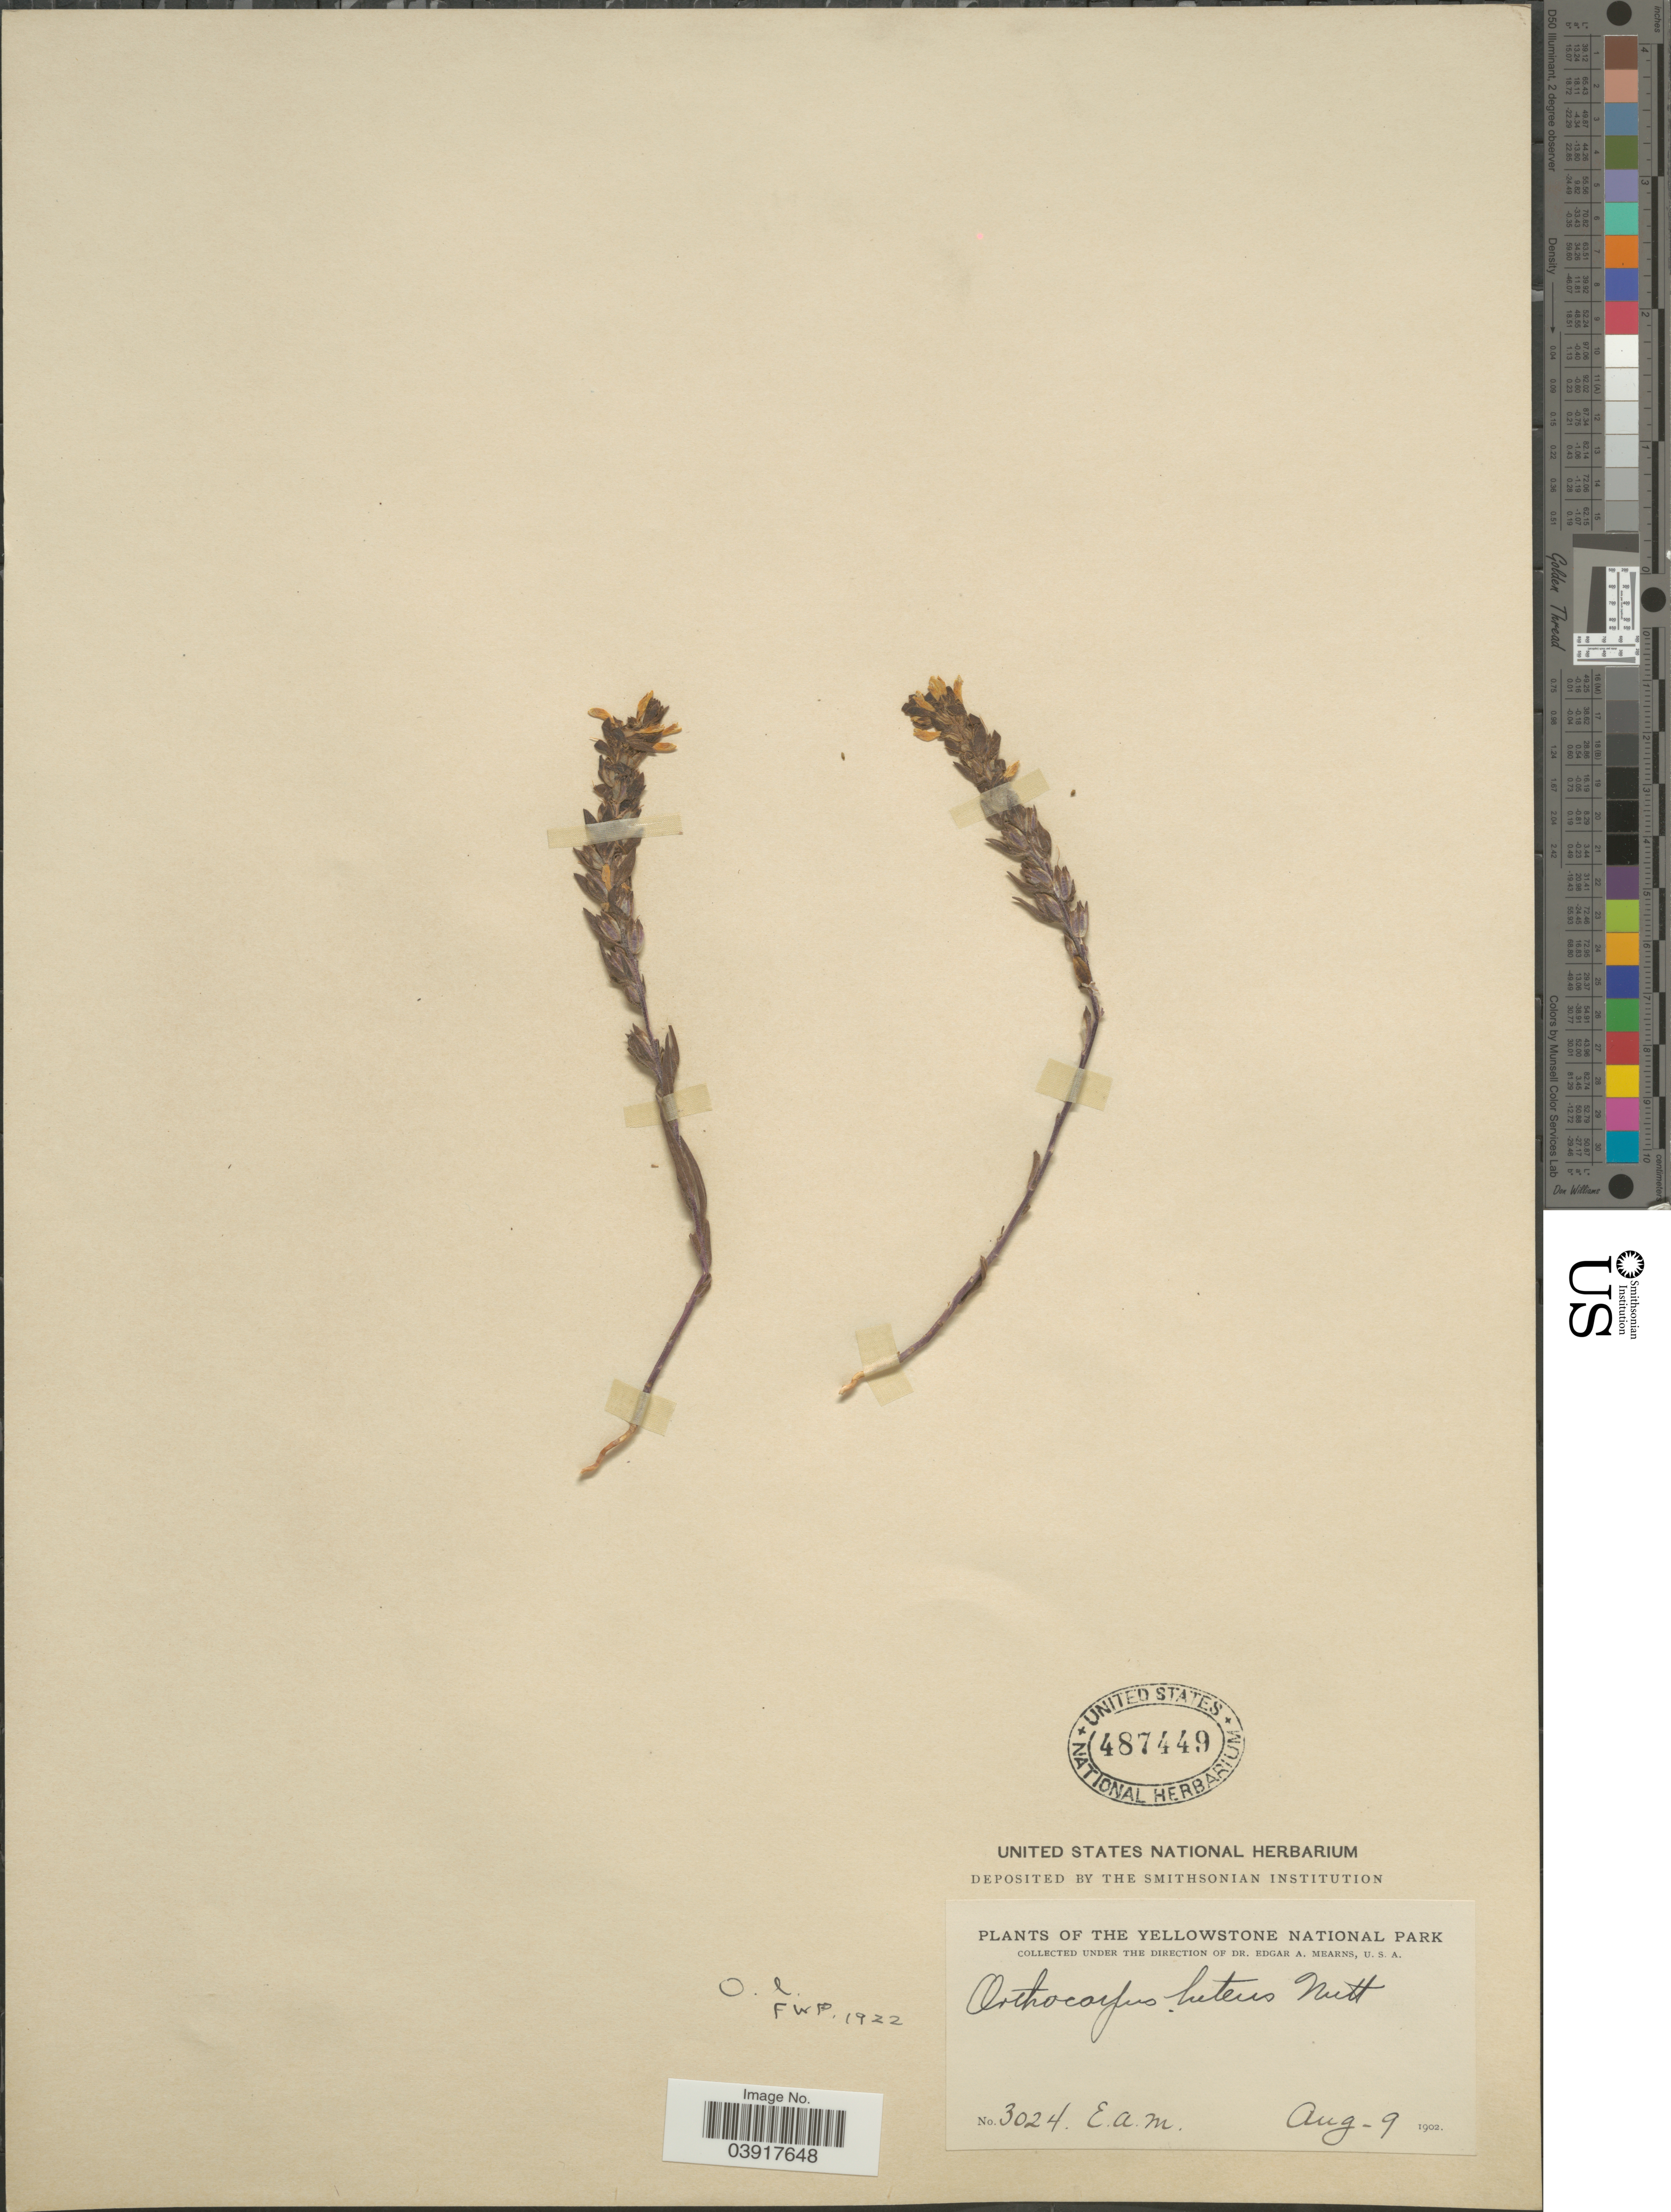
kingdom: Plantae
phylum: Tracheophyta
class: Magnoliopsida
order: Lamiales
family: Orobanchaceae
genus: Orthocarpus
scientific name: Orthocarpus luteus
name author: Nutt.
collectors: E. A. Mearns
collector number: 3024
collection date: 1902-08-09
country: United States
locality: The Yellowstone National Park.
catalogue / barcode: US 487449